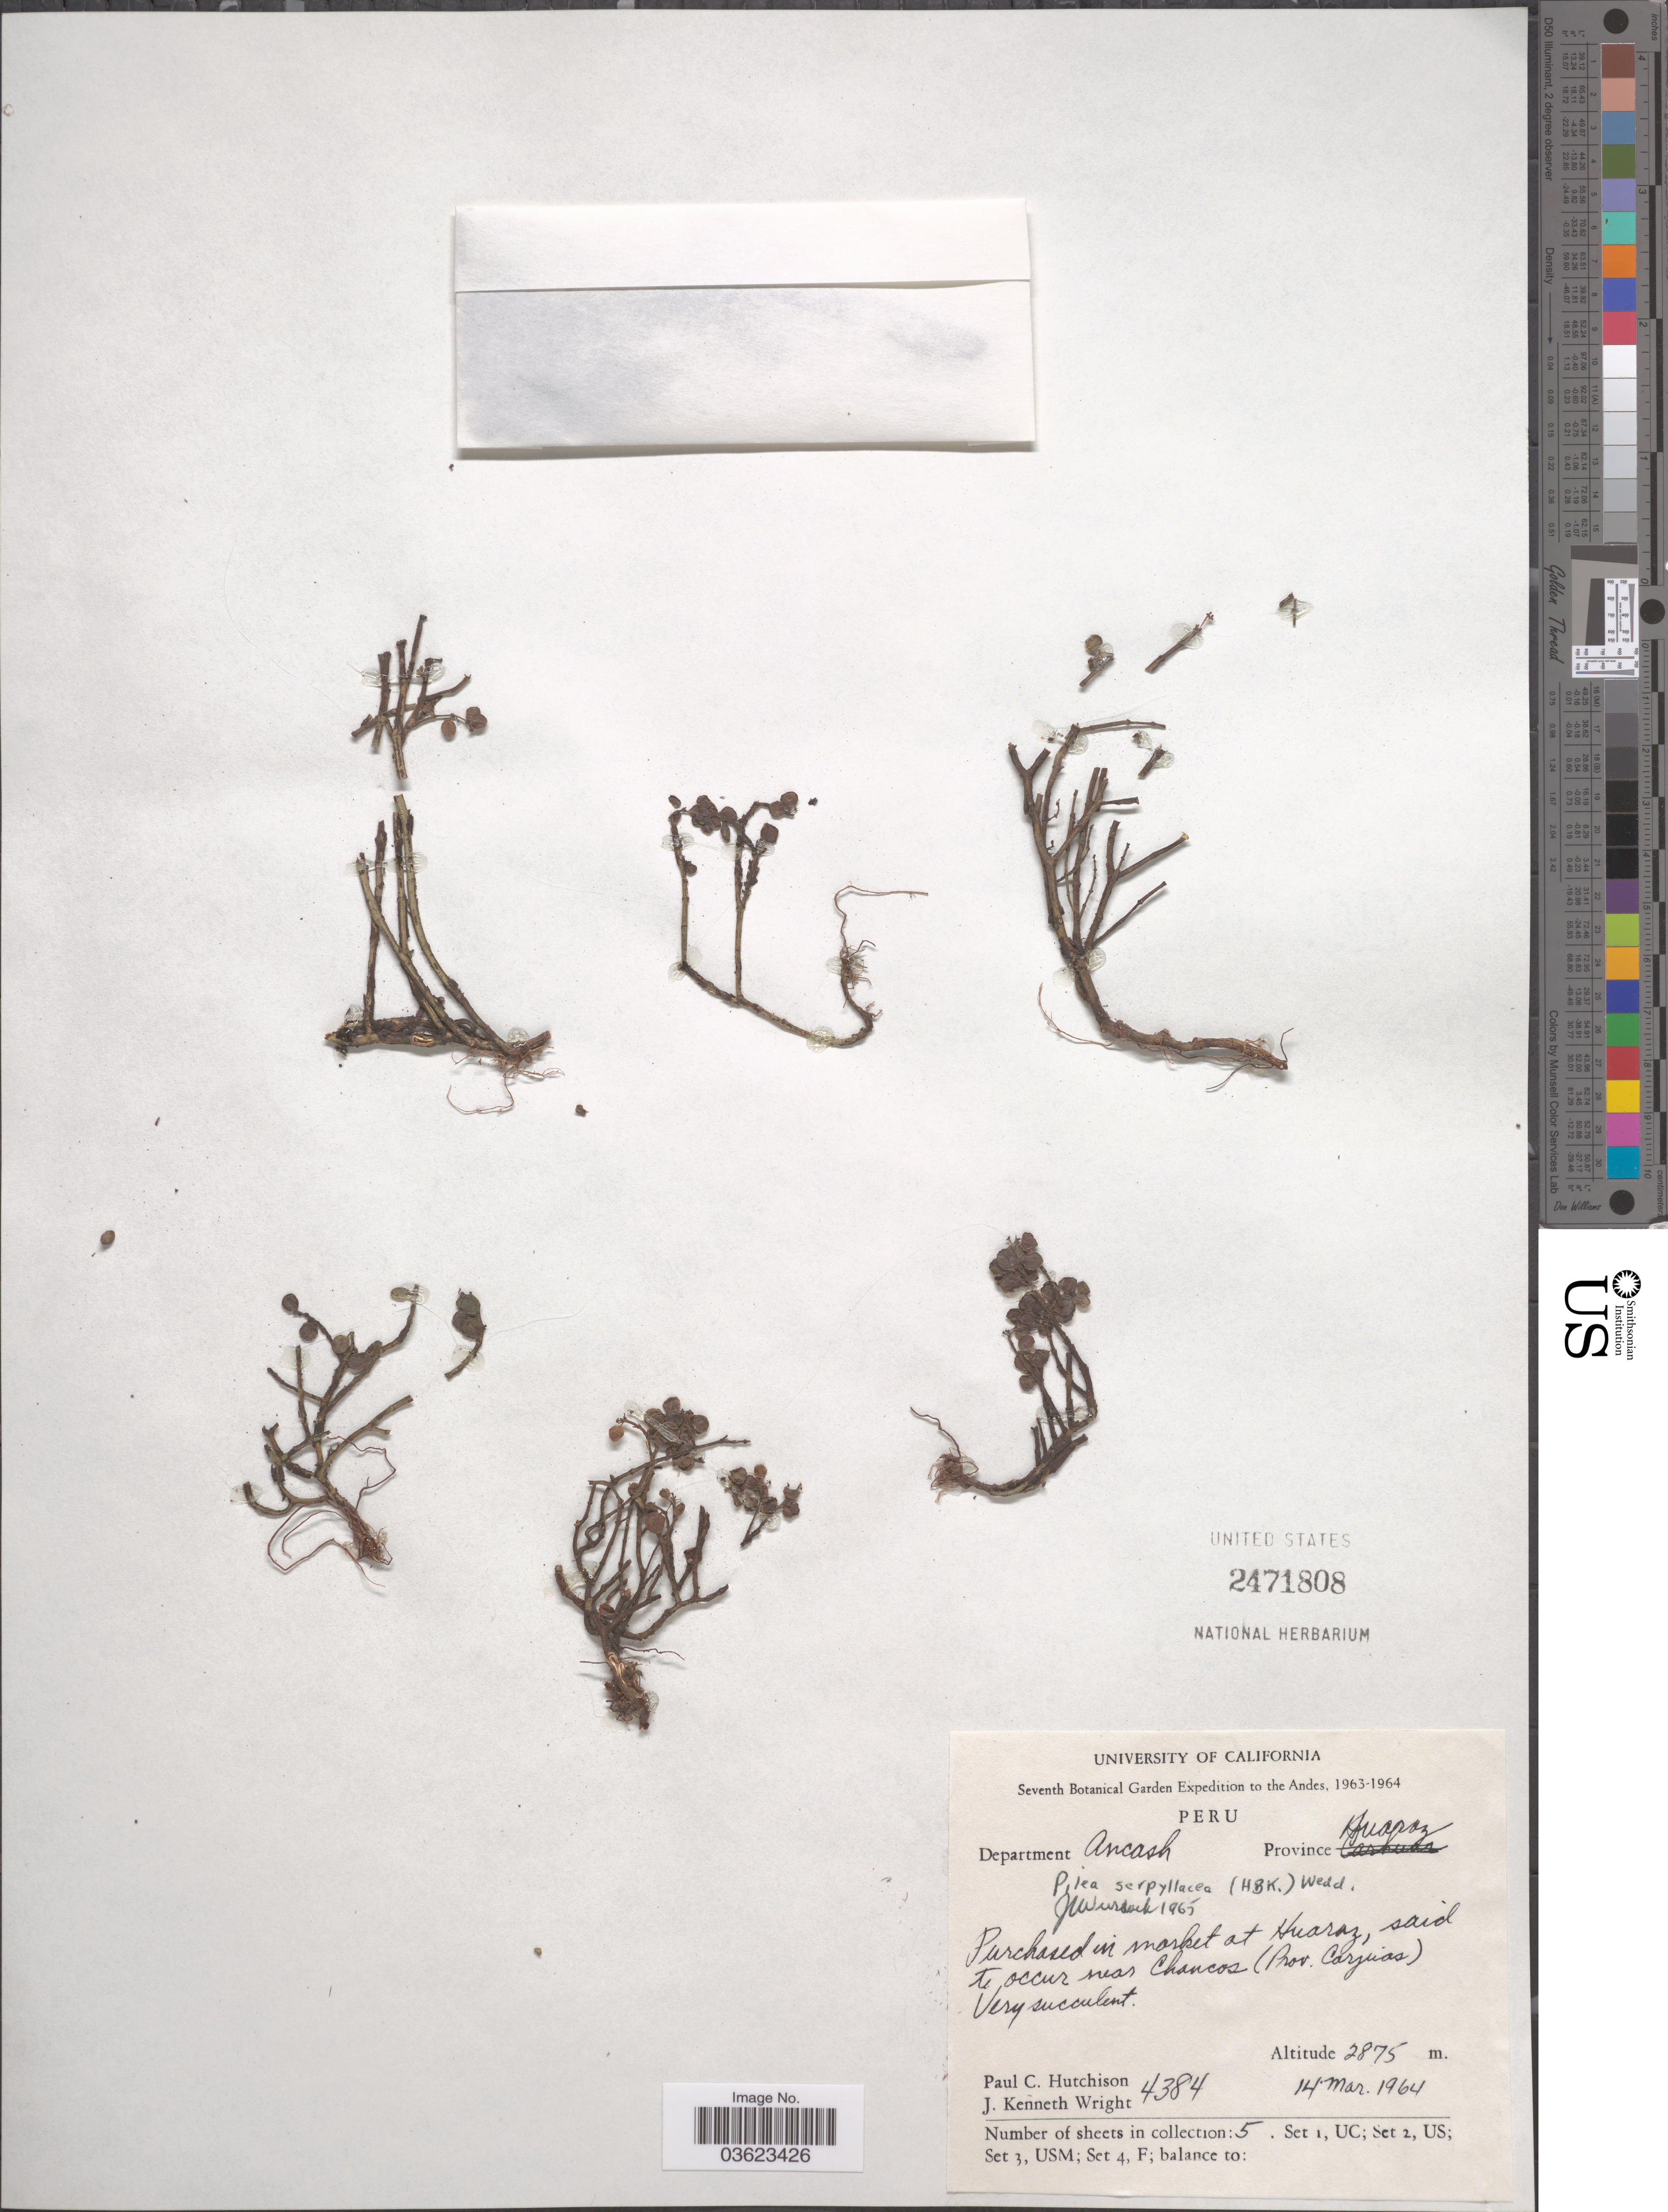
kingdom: Plantae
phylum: Tracheophyta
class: Magnoliopsida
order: Rosales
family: Urticaceae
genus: Pilea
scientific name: Pilea serpyllacea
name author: (Kunth) Liebm.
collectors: P. C. Hutchison & J. K. Wright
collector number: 4384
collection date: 1964-03-14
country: Peru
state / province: Ancash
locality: Purchased in market at Huaraz, said to occur near Chancos (Prov. Carjuas), Province Huaraz, Department Ancash, The Andes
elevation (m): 2875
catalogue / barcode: US 2471808